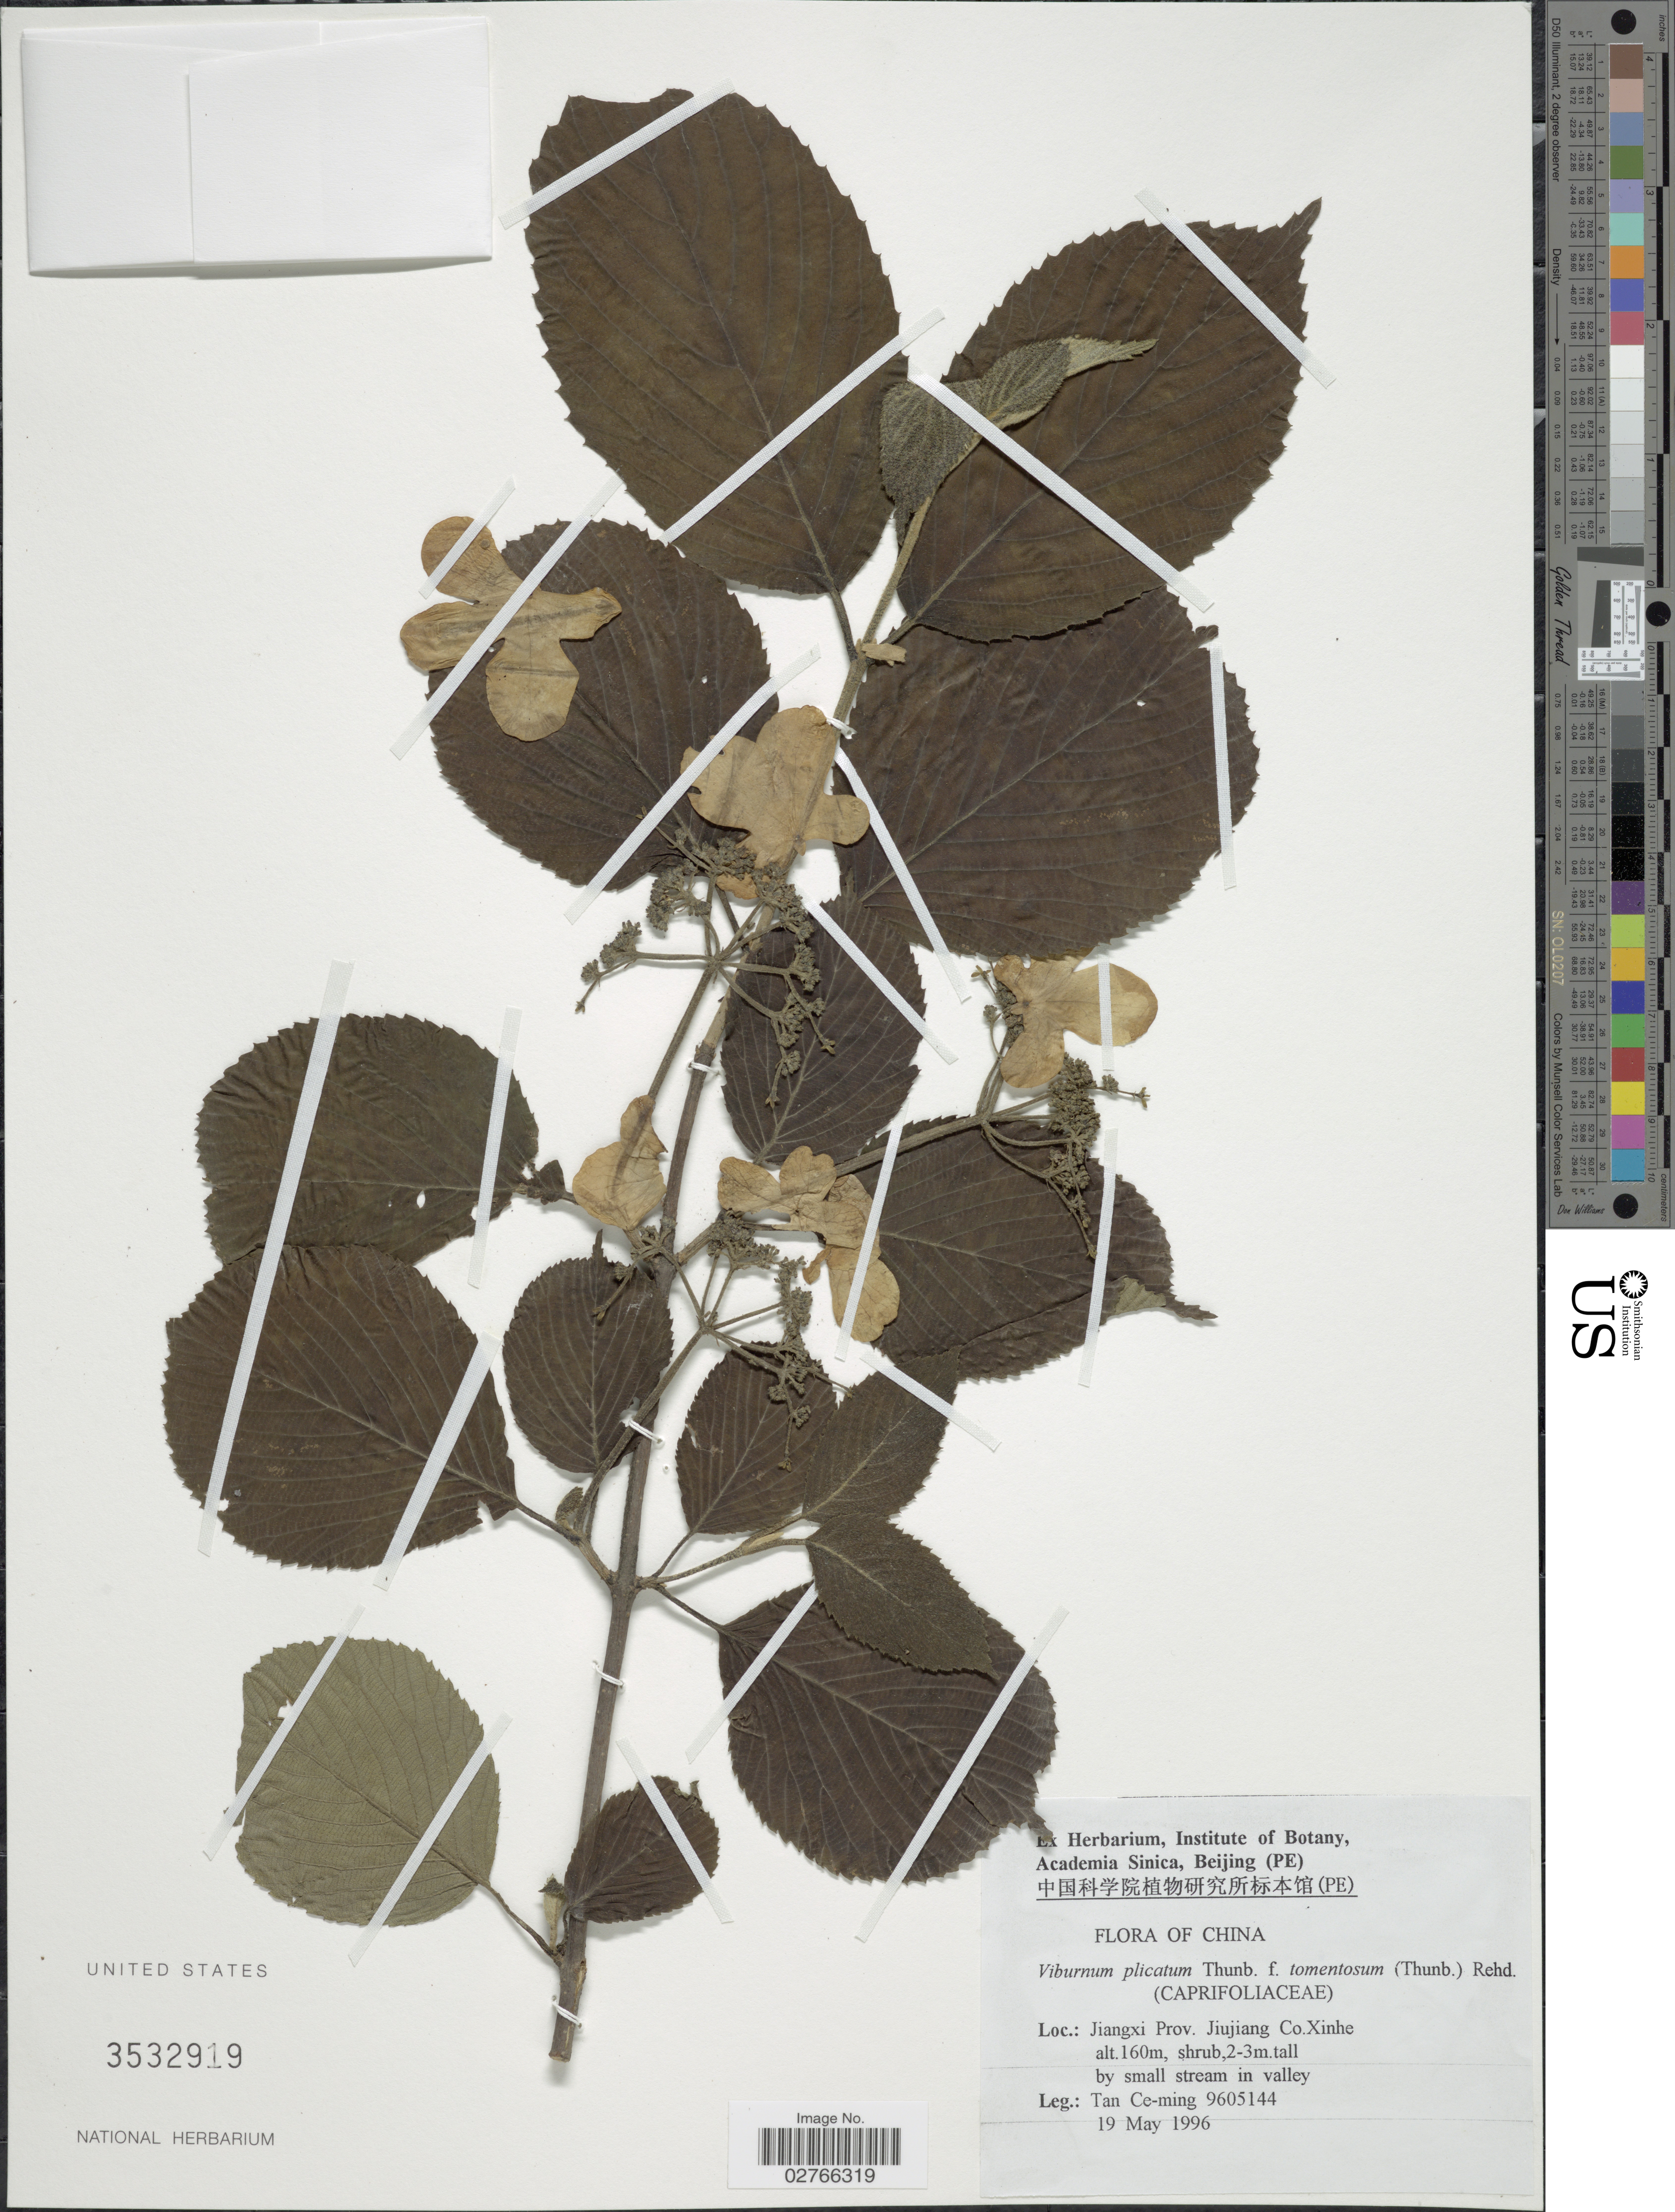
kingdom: Plantae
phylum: Tracheophyta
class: Magnoliopsida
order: Dipsacales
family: Viburnaceae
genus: Viburnum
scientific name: Viburnum plicatum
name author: Thunb.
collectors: T. Ce-ming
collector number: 9605144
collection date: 1996-05-19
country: China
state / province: Jiangxi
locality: Jiangxi Prov. Jiujiang Co. Xinhe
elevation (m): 160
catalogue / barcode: US 3532919